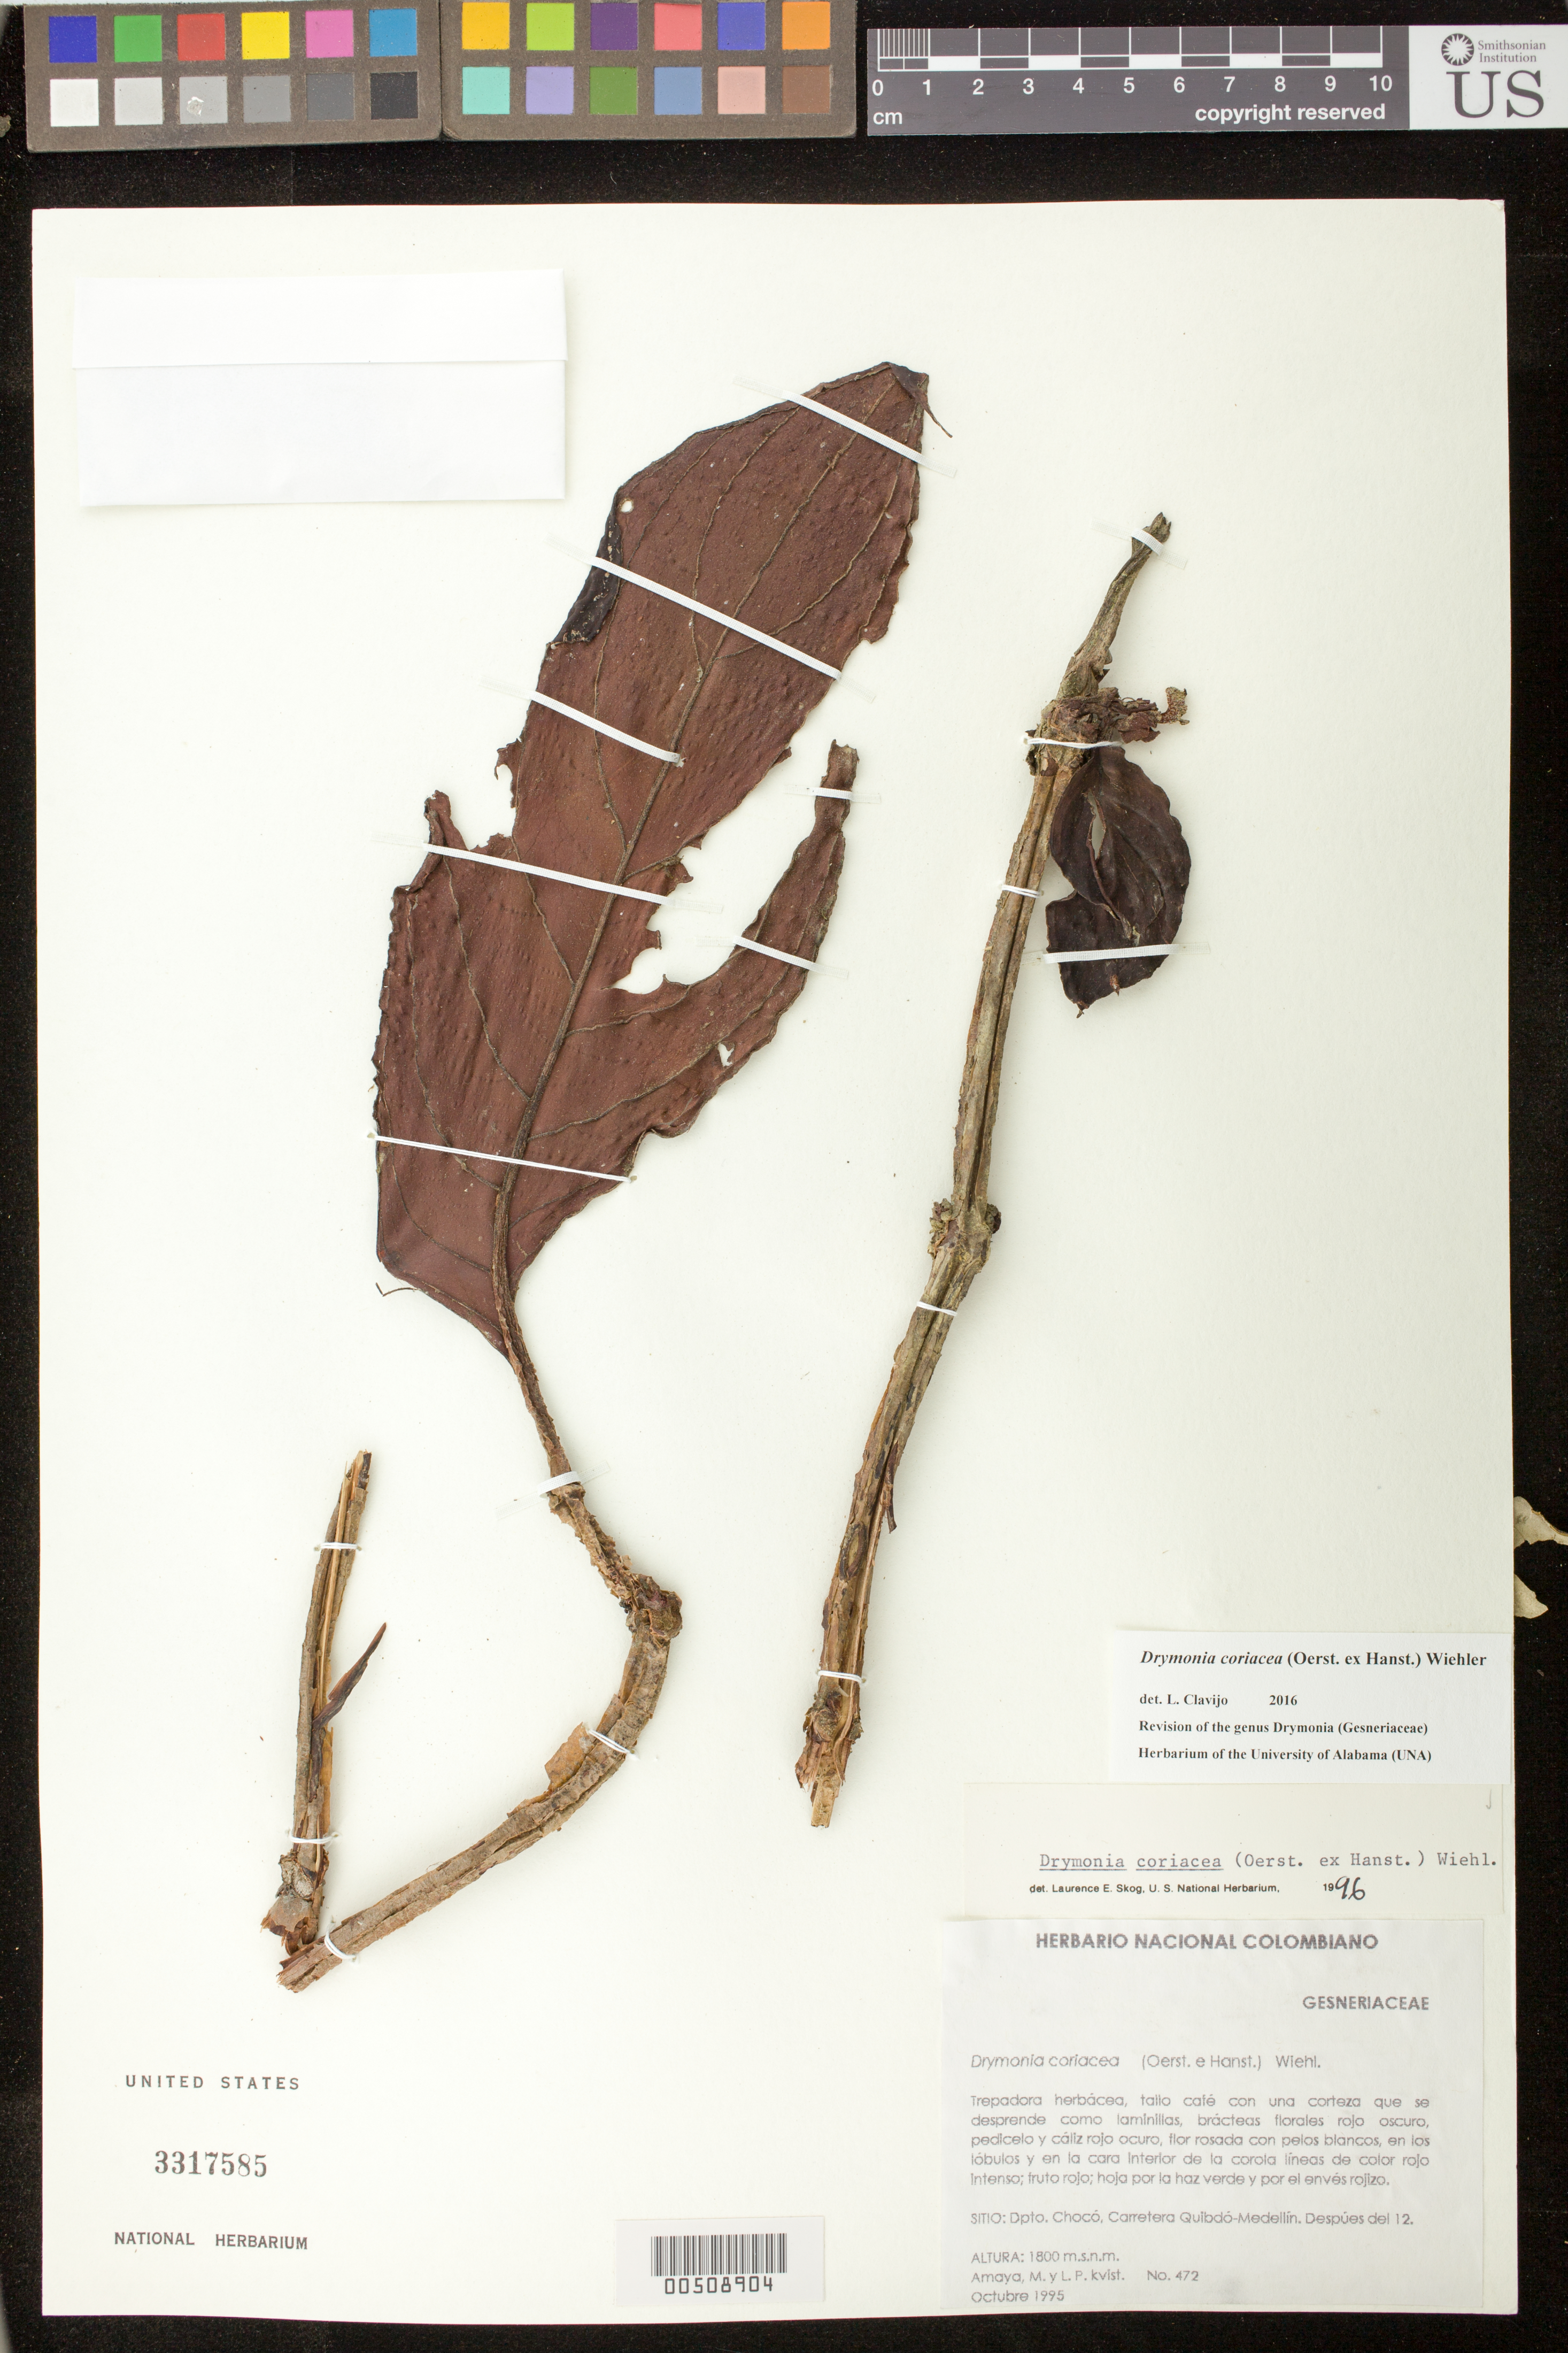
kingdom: Plantae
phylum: Tracheophyta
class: Magnoliopsida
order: Lamiales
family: Gesneriaceae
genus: Drymonia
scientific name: Drymonia coriacea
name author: (Oerst. ex Hanst.) Wiehler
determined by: Skog, Laurence E.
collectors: M. Amaya & L. P. Kvist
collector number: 472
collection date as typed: Oct 1995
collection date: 1995-10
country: Colombia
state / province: Chocó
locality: Carretera Quibdó-Medellín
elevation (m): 1800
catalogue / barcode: US 3317585